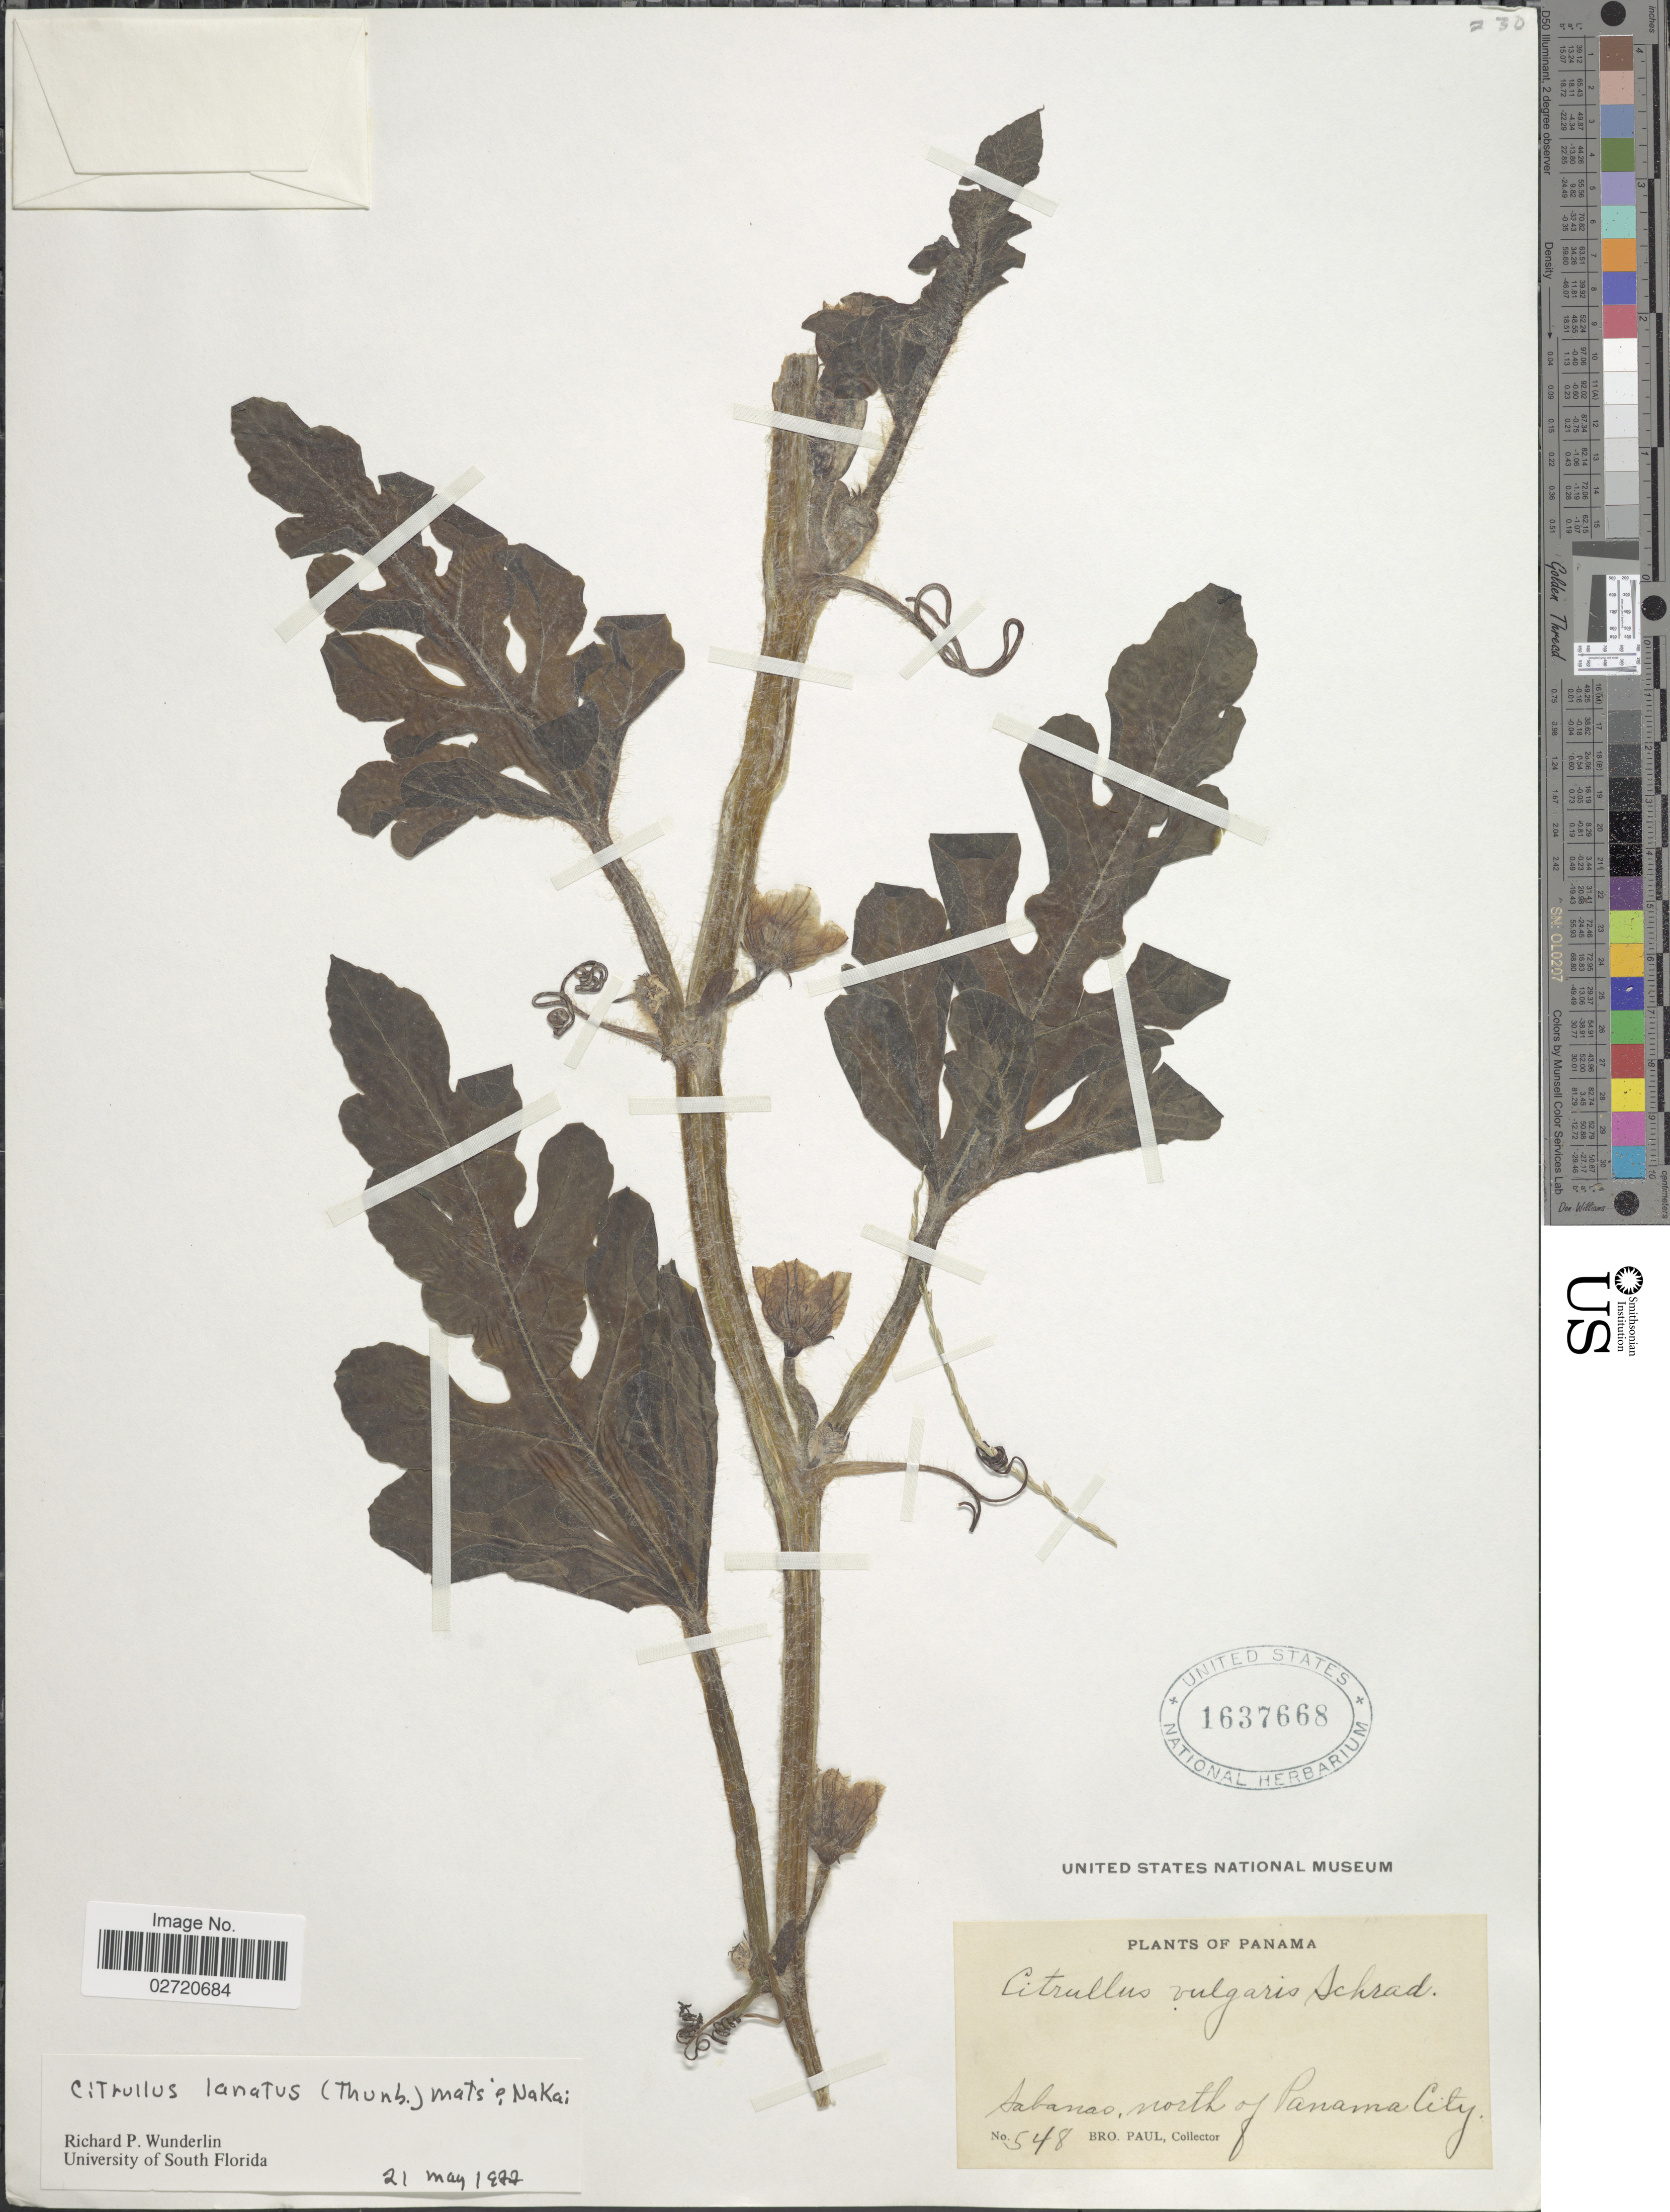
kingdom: Plantae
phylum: Tracheophyta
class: Magnoliopsida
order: Cucurbitales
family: Cucurbitaceae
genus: Citrullus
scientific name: Citrullus lanatus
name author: (Thunb.) Matsum. & Nakai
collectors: B. Paul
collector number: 548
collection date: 1977-05-21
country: Panama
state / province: Panamá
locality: Sabanao, north of Panama City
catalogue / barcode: US 1637668